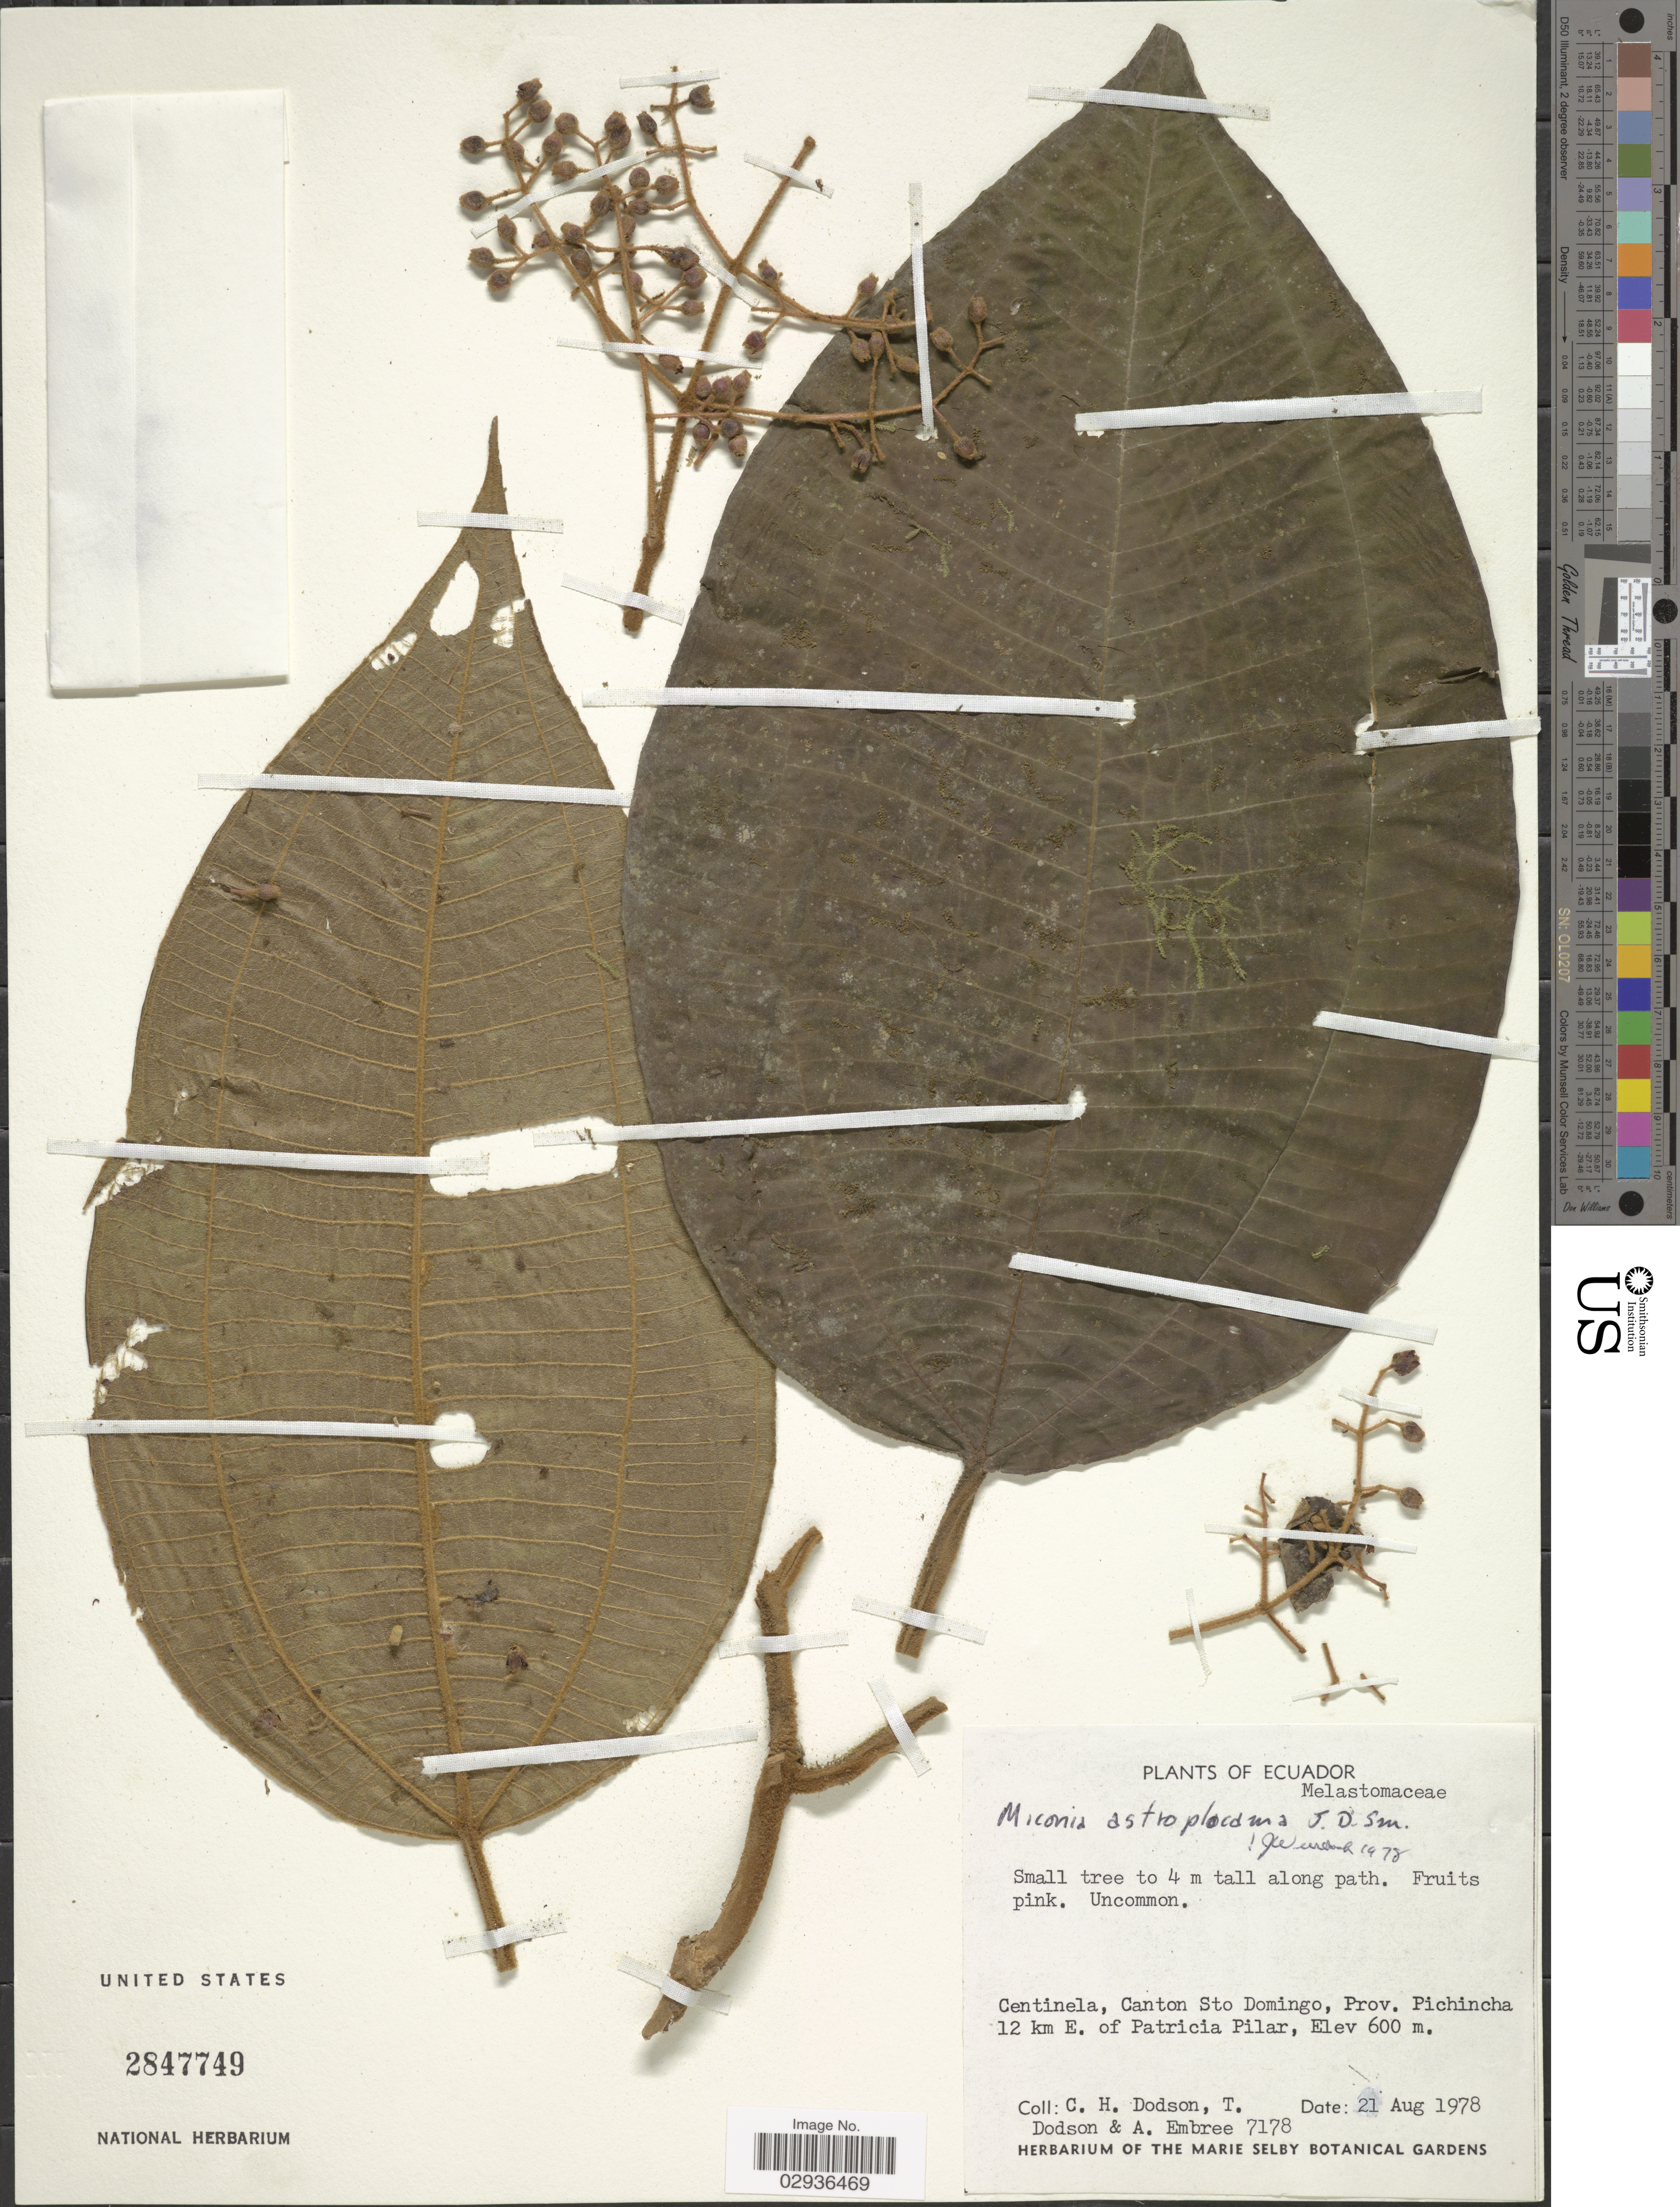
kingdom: Plantae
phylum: Tracheophyta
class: Magnoliopsida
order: Myrtales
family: Melastomataceae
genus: Miconia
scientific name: Miconia astroplocama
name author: Donn. Sm.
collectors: C. H. Dodson, T. Dodson & A. Embree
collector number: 7178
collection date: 1978-08-21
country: Ecuador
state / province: Pichincha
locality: Centinela, Canton Sto Domingo, 12 km E. of Patricia Pilar.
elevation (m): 600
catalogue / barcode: US 2847749